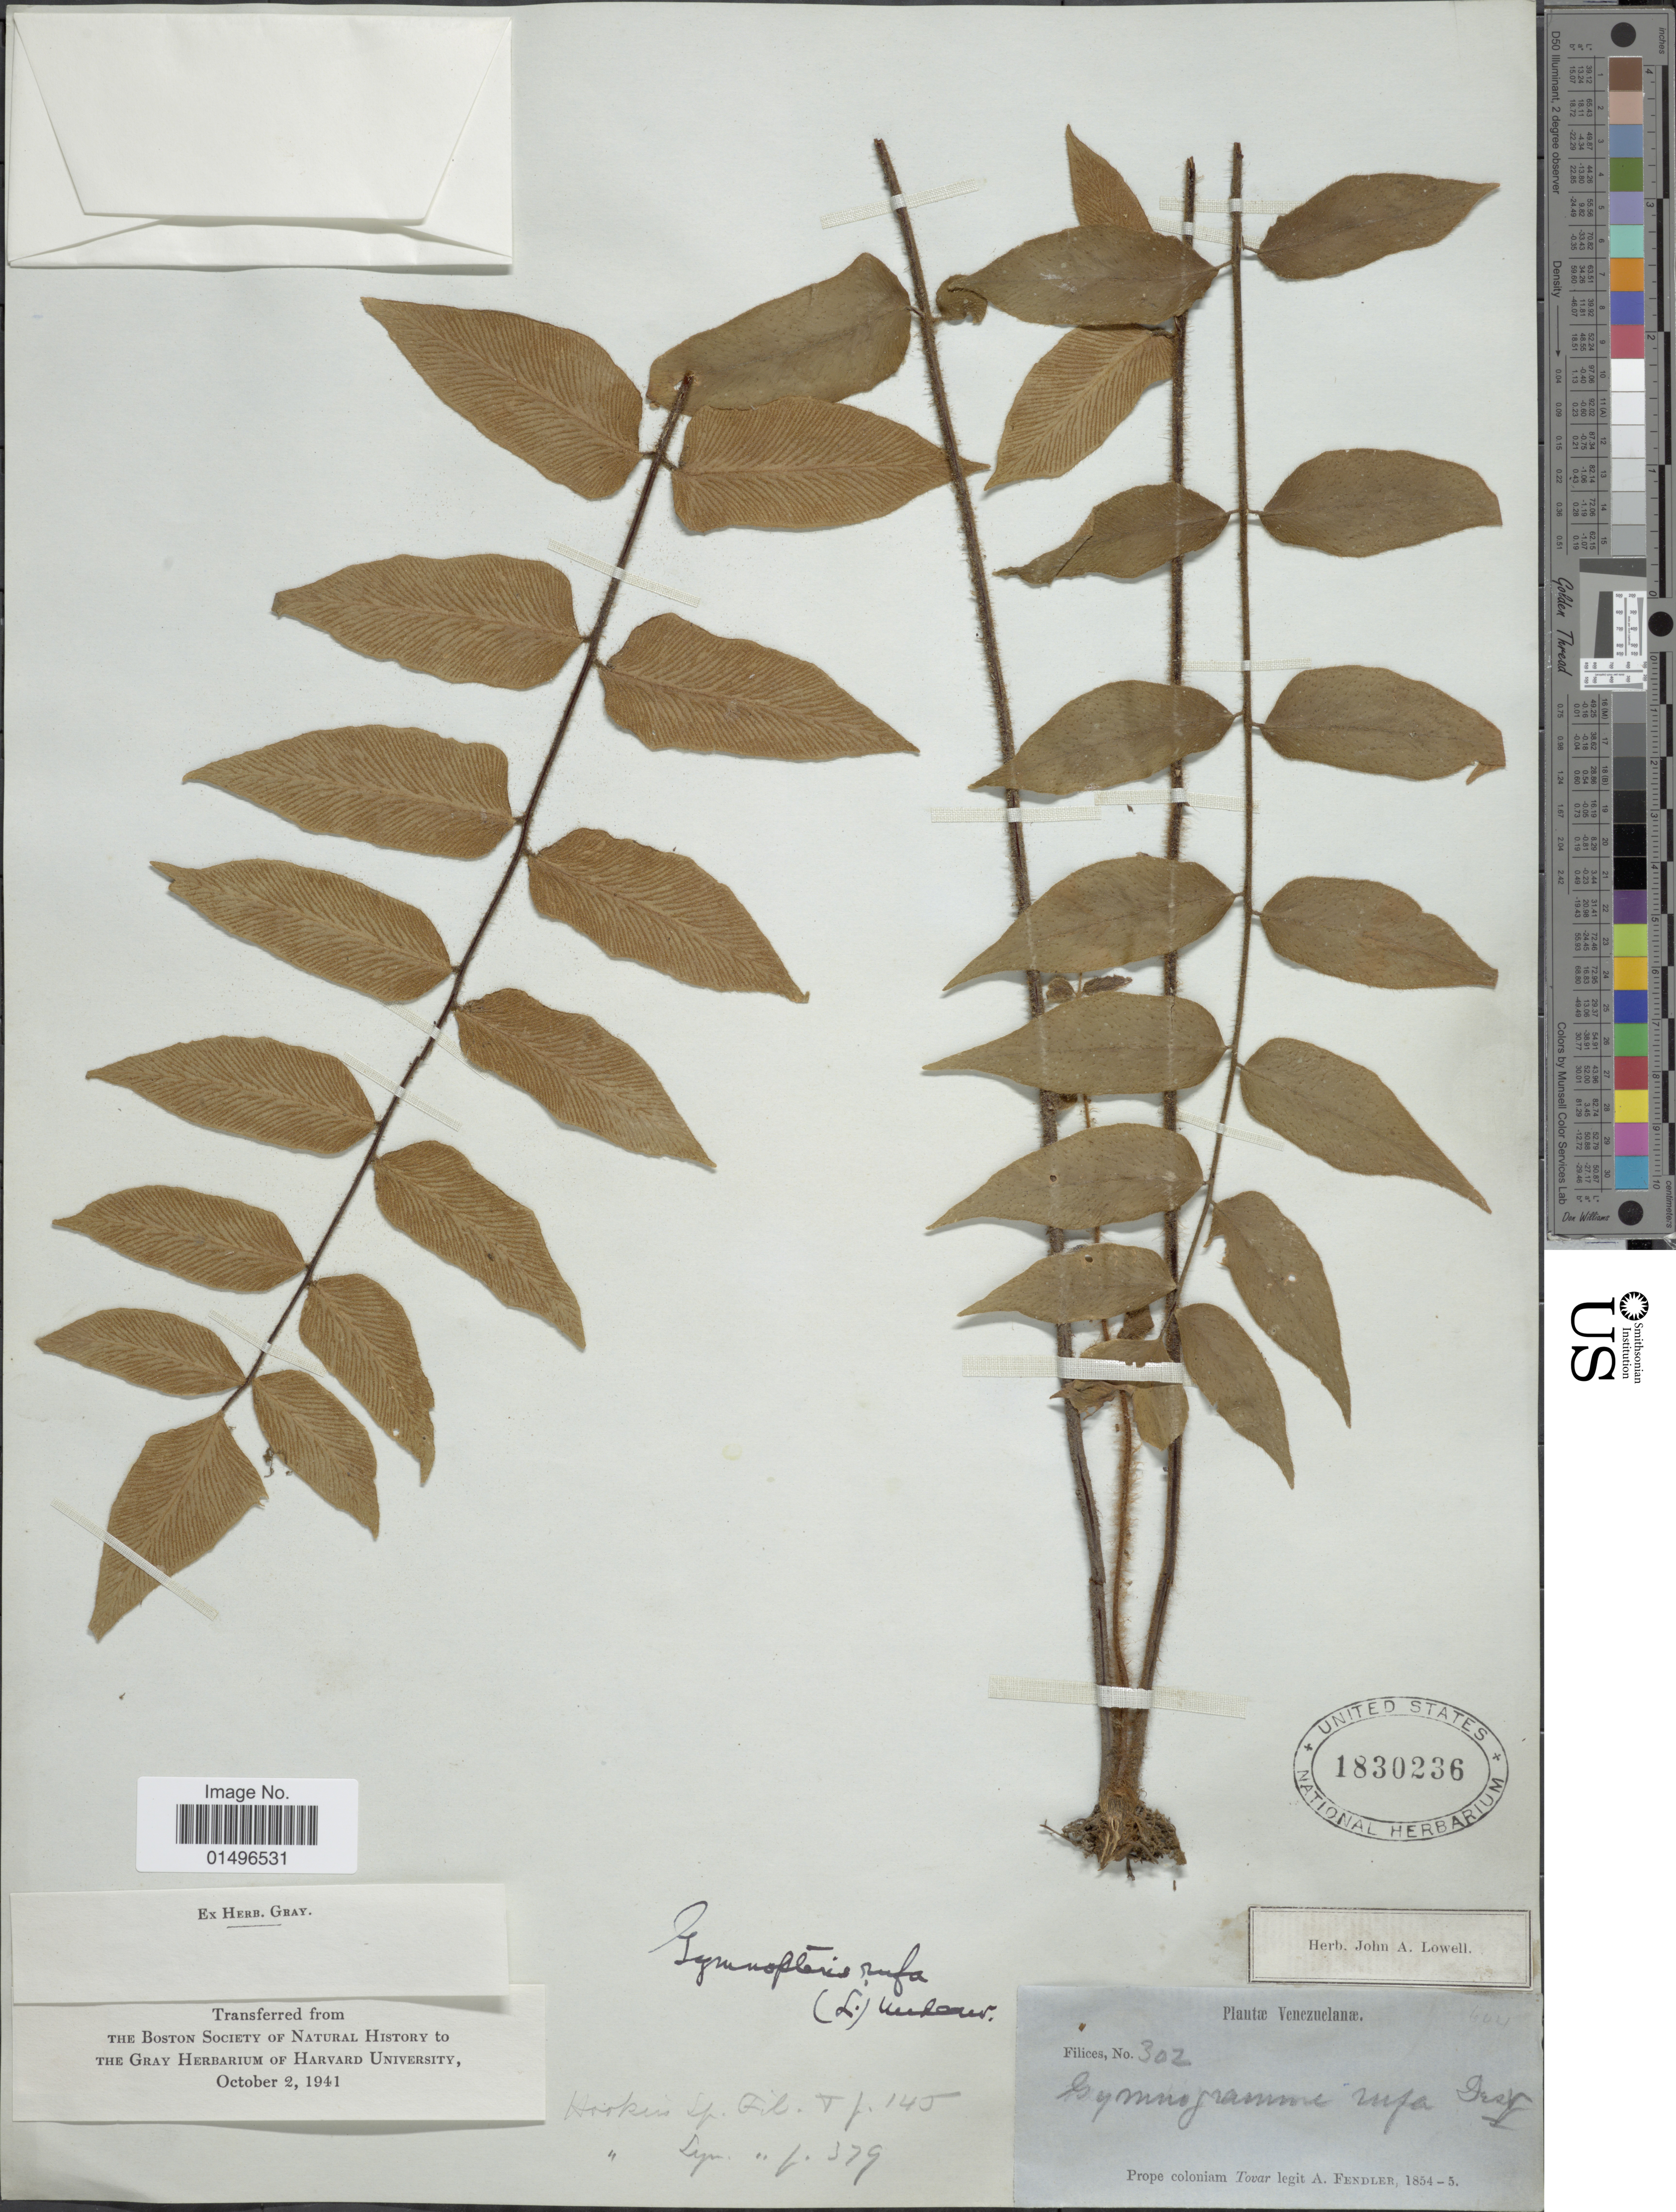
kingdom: Plantae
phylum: Tracheophyta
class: Polypodiopsida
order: Polypodiales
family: Pteridaceae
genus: Hemionitis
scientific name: Hemionitis rufa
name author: (L.) Sw.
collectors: A. Fendler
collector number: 302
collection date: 1854/1855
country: Venezuela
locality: Venezuelanae, Prope coloniam Tovar.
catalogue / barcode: US 1830236